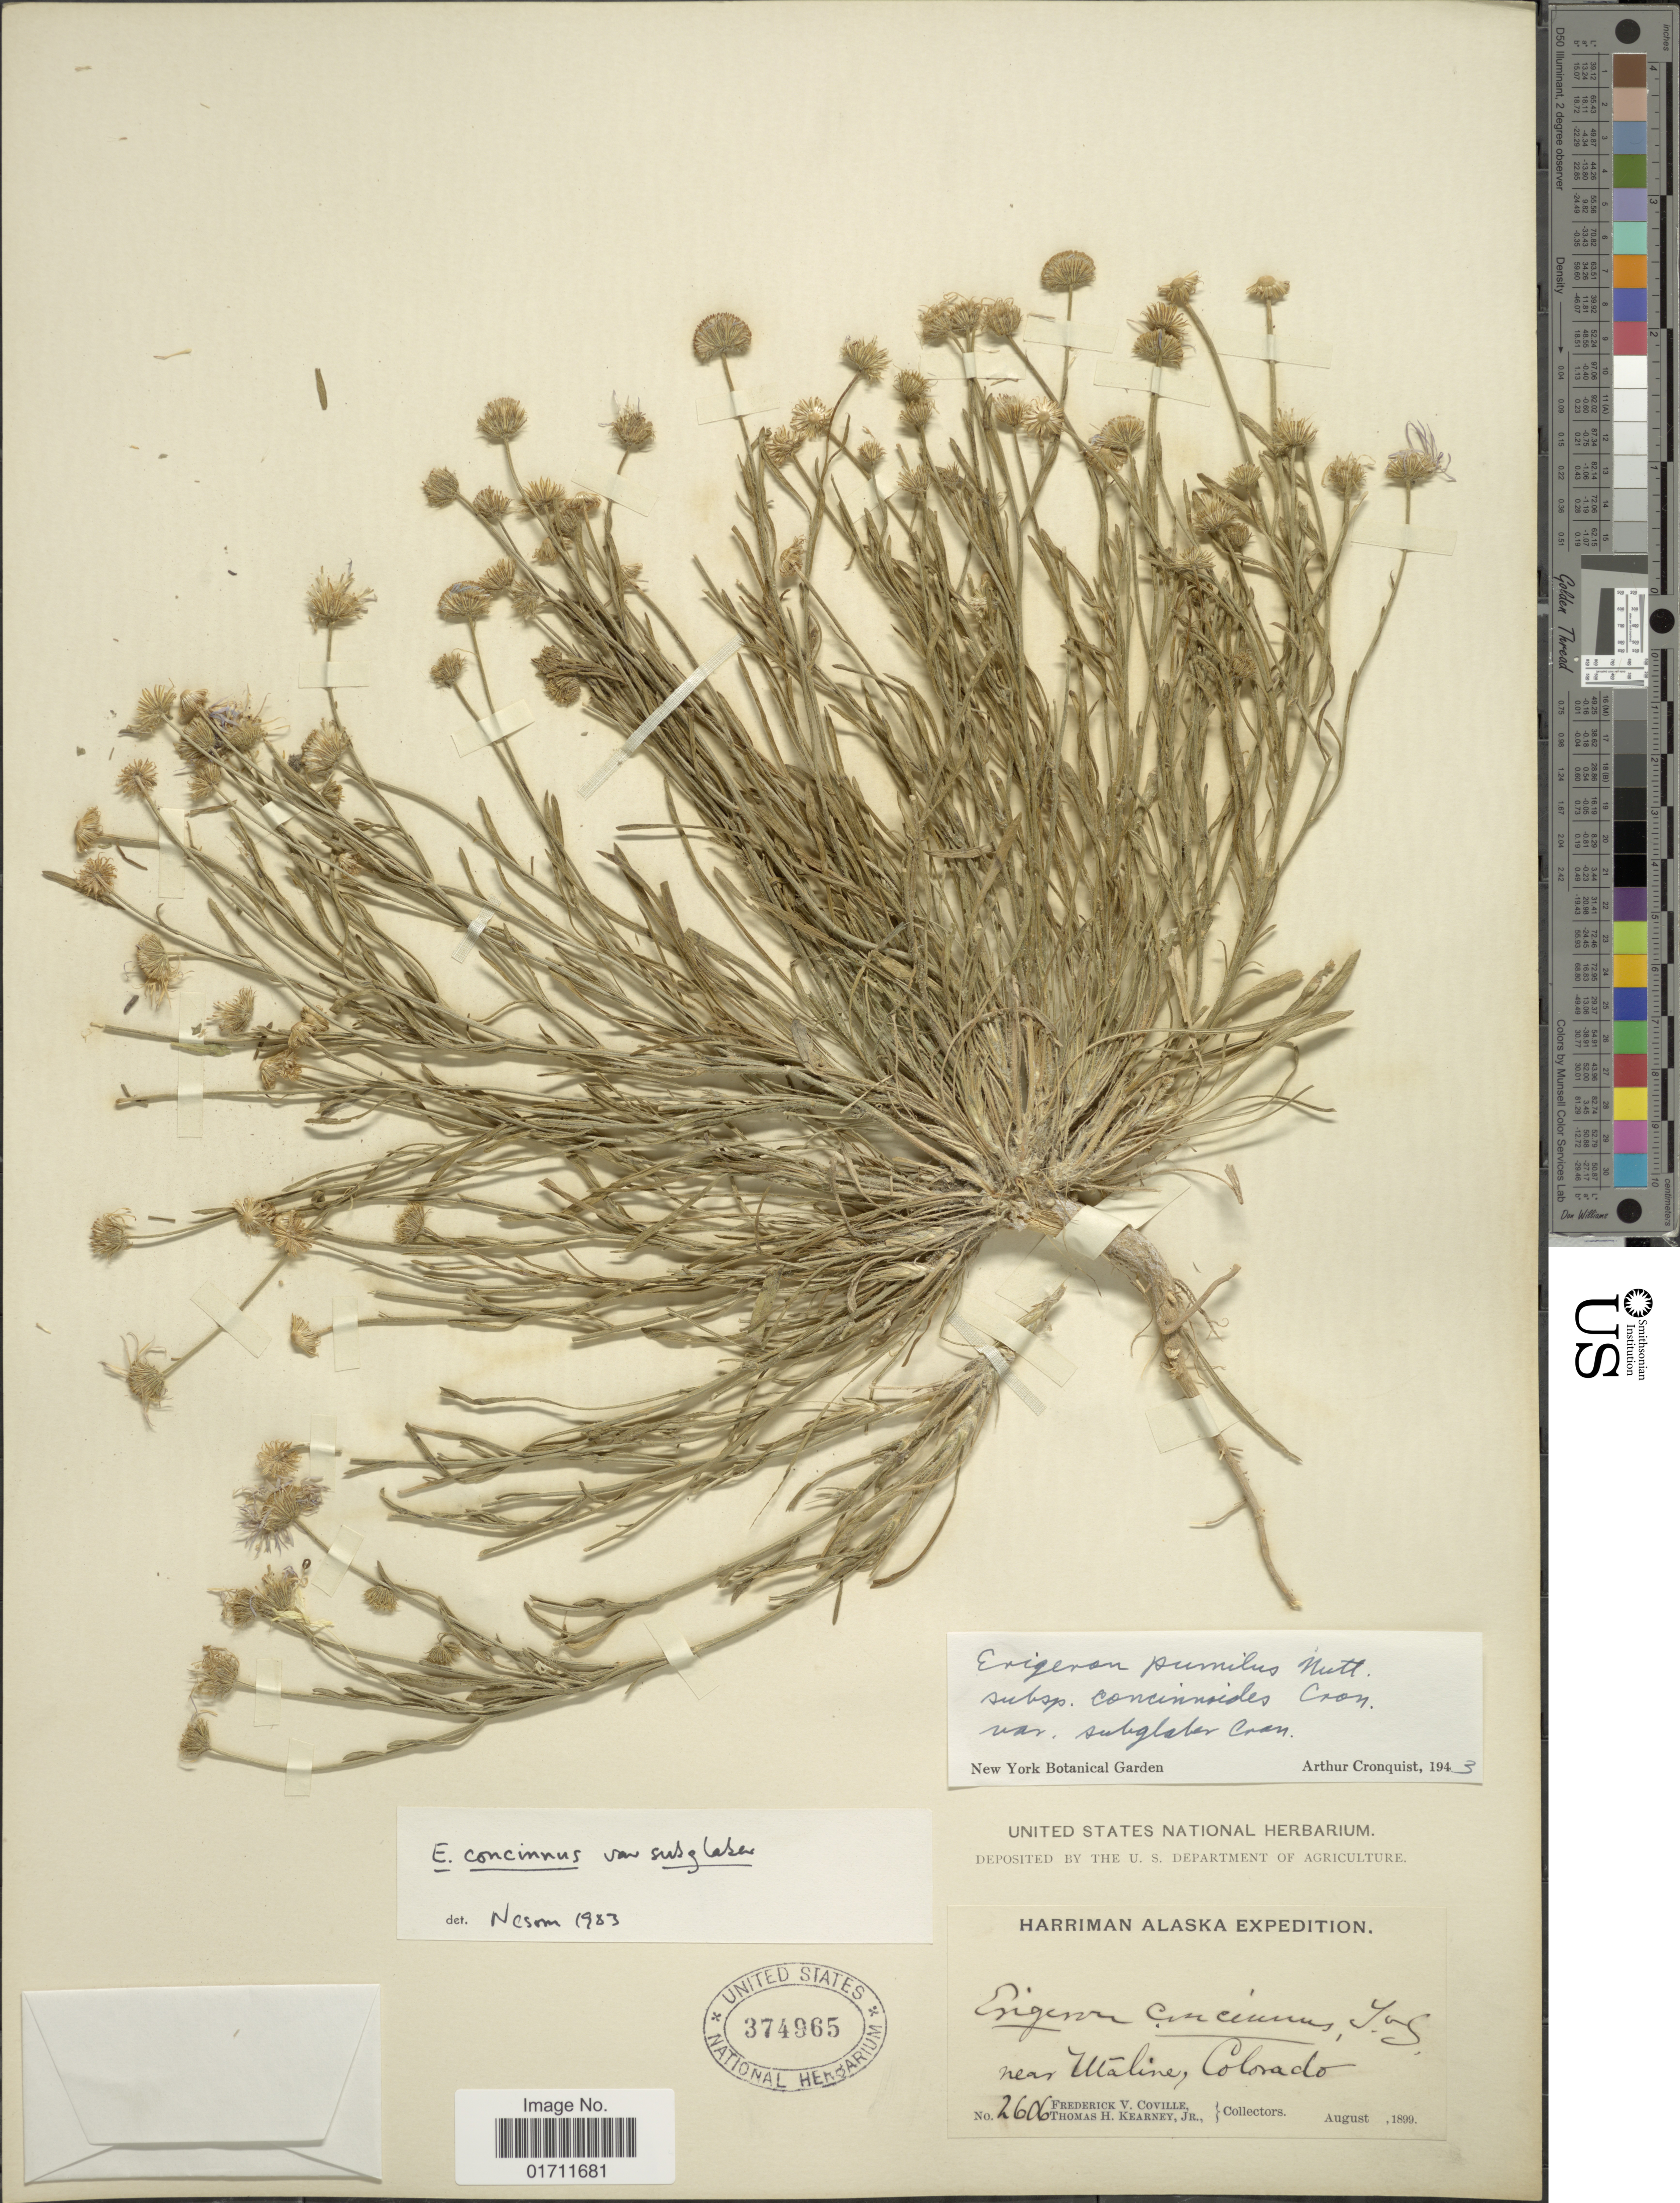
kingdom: Plantae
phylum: Tracheophyta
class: Magnoliopsida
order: Asterales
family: Asteraceae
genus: Erigeron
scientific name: Erigeron concinnus var. subglaber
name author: (Cronq.) G.L. Nesom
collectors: F. V. Coville & T. H. Kearney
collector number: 2606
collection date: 1899-08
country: United States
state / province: Colorado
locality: Near Utaline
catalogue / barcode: US 374965